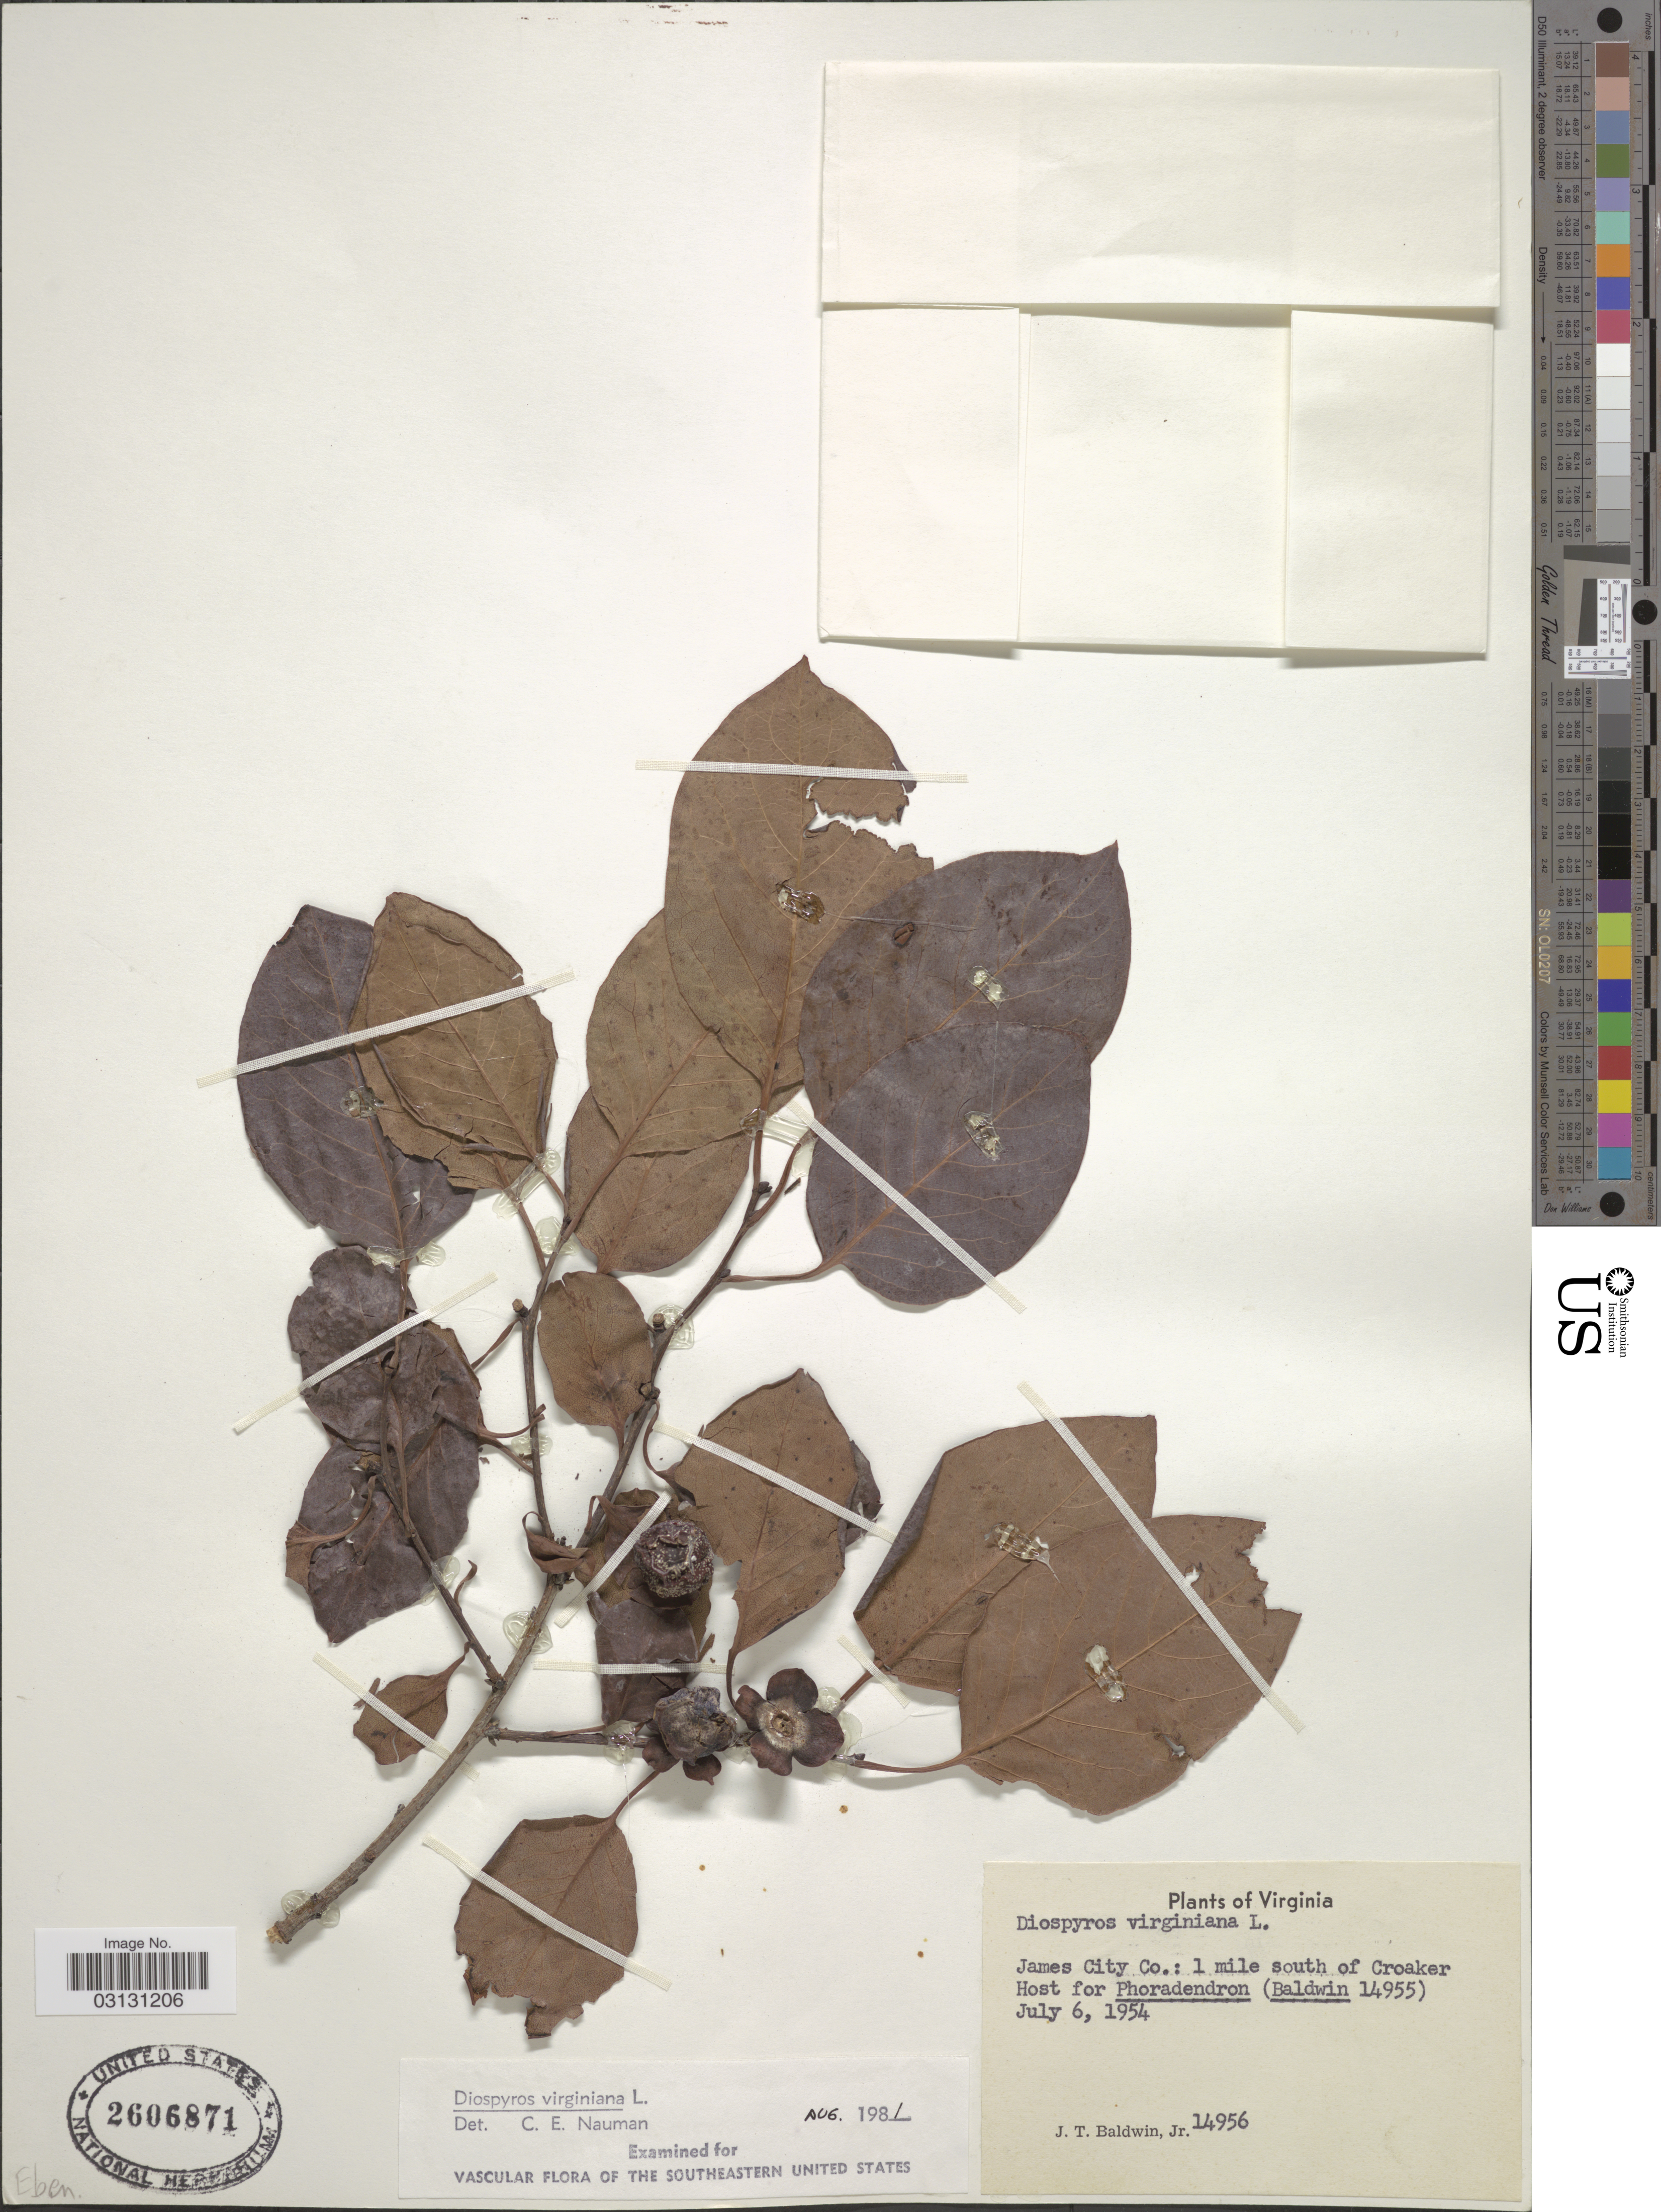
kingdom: Plantae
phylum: Tracheophyta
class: Magnoliopsida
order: Ericales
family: Ebenaceae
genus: Diospyros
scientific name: Diospyros virginiana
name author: L.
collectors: J. T. Baldwin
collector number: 14956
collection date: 1954-07-06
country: United States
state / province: Virginia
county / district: James City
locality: James City Co.: 1 mile south of Croaker Host.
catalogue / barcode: US 2606871